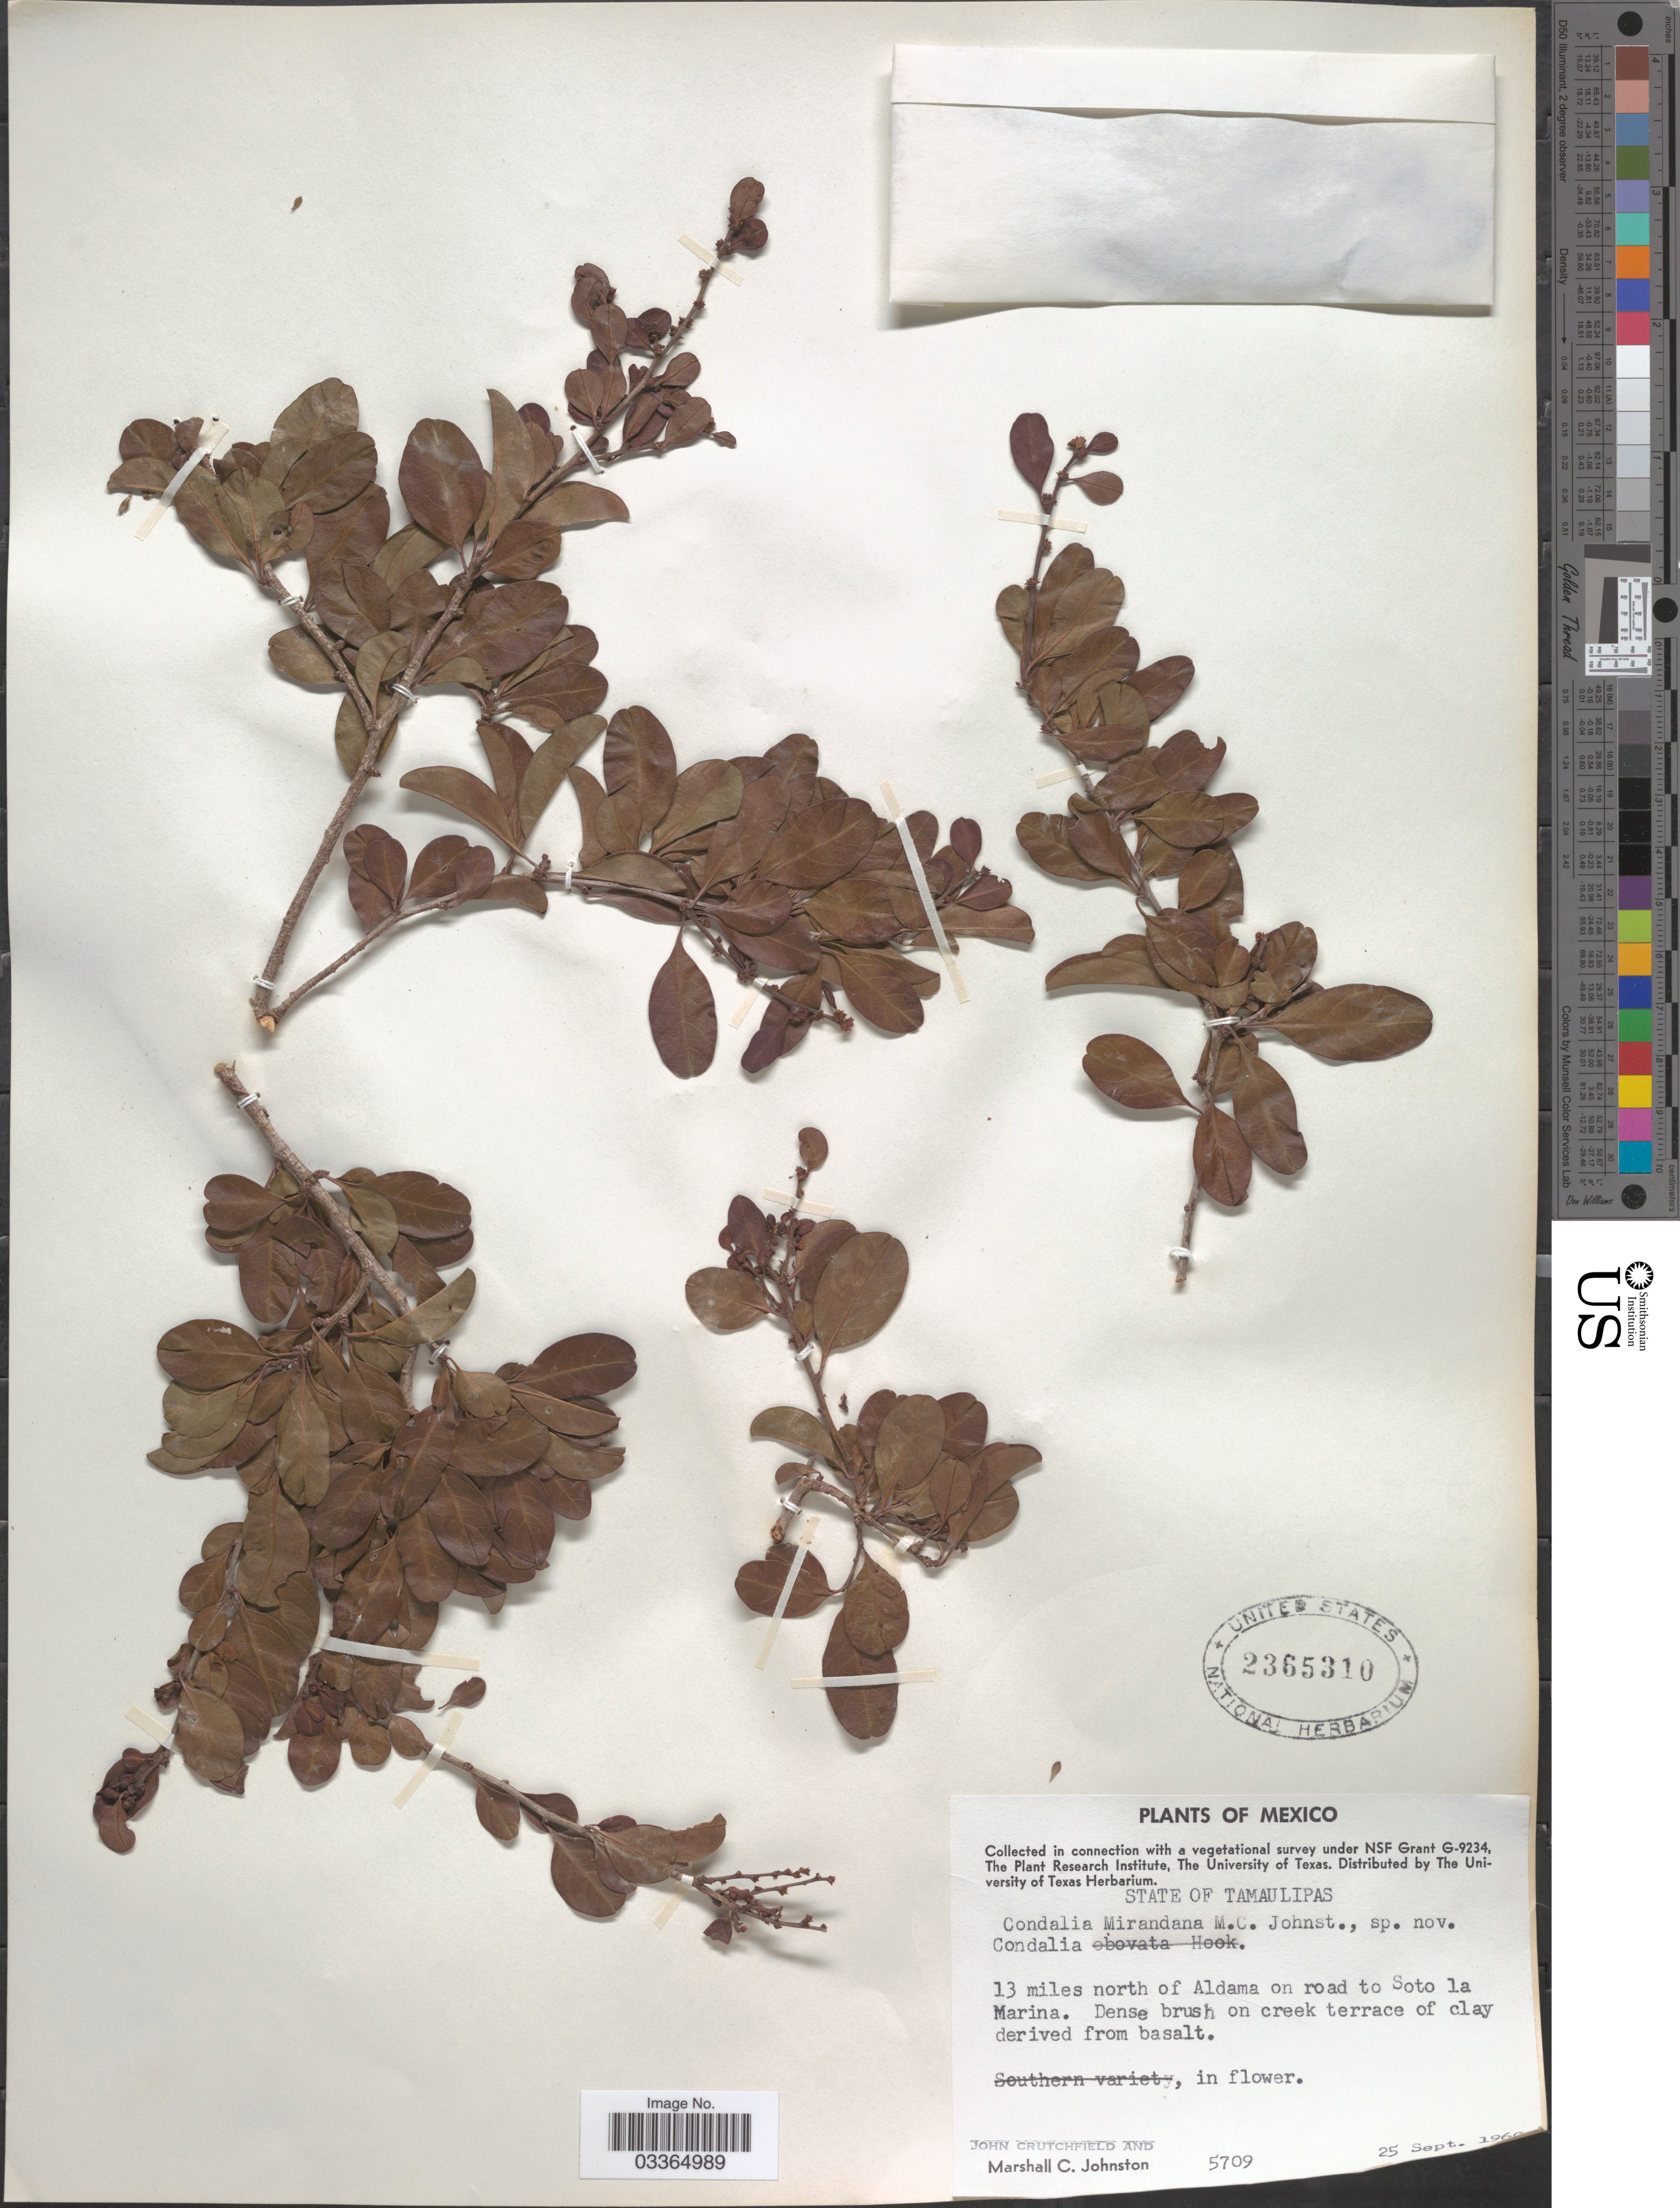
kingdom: Plantae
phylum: Tracheophyta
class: Magnoliopsida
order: Rosales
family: Rhamnaceae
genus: Condalia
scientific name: Condalia warnockii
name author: M.C. Johnst.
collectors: J. Crutchfield & M. Johnston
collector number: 5709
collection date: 1969-09-25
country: Mexico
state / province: Tamaulipas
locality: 13 miles north of Aldama on road to Soto La Marina.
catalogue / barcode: US 2365310